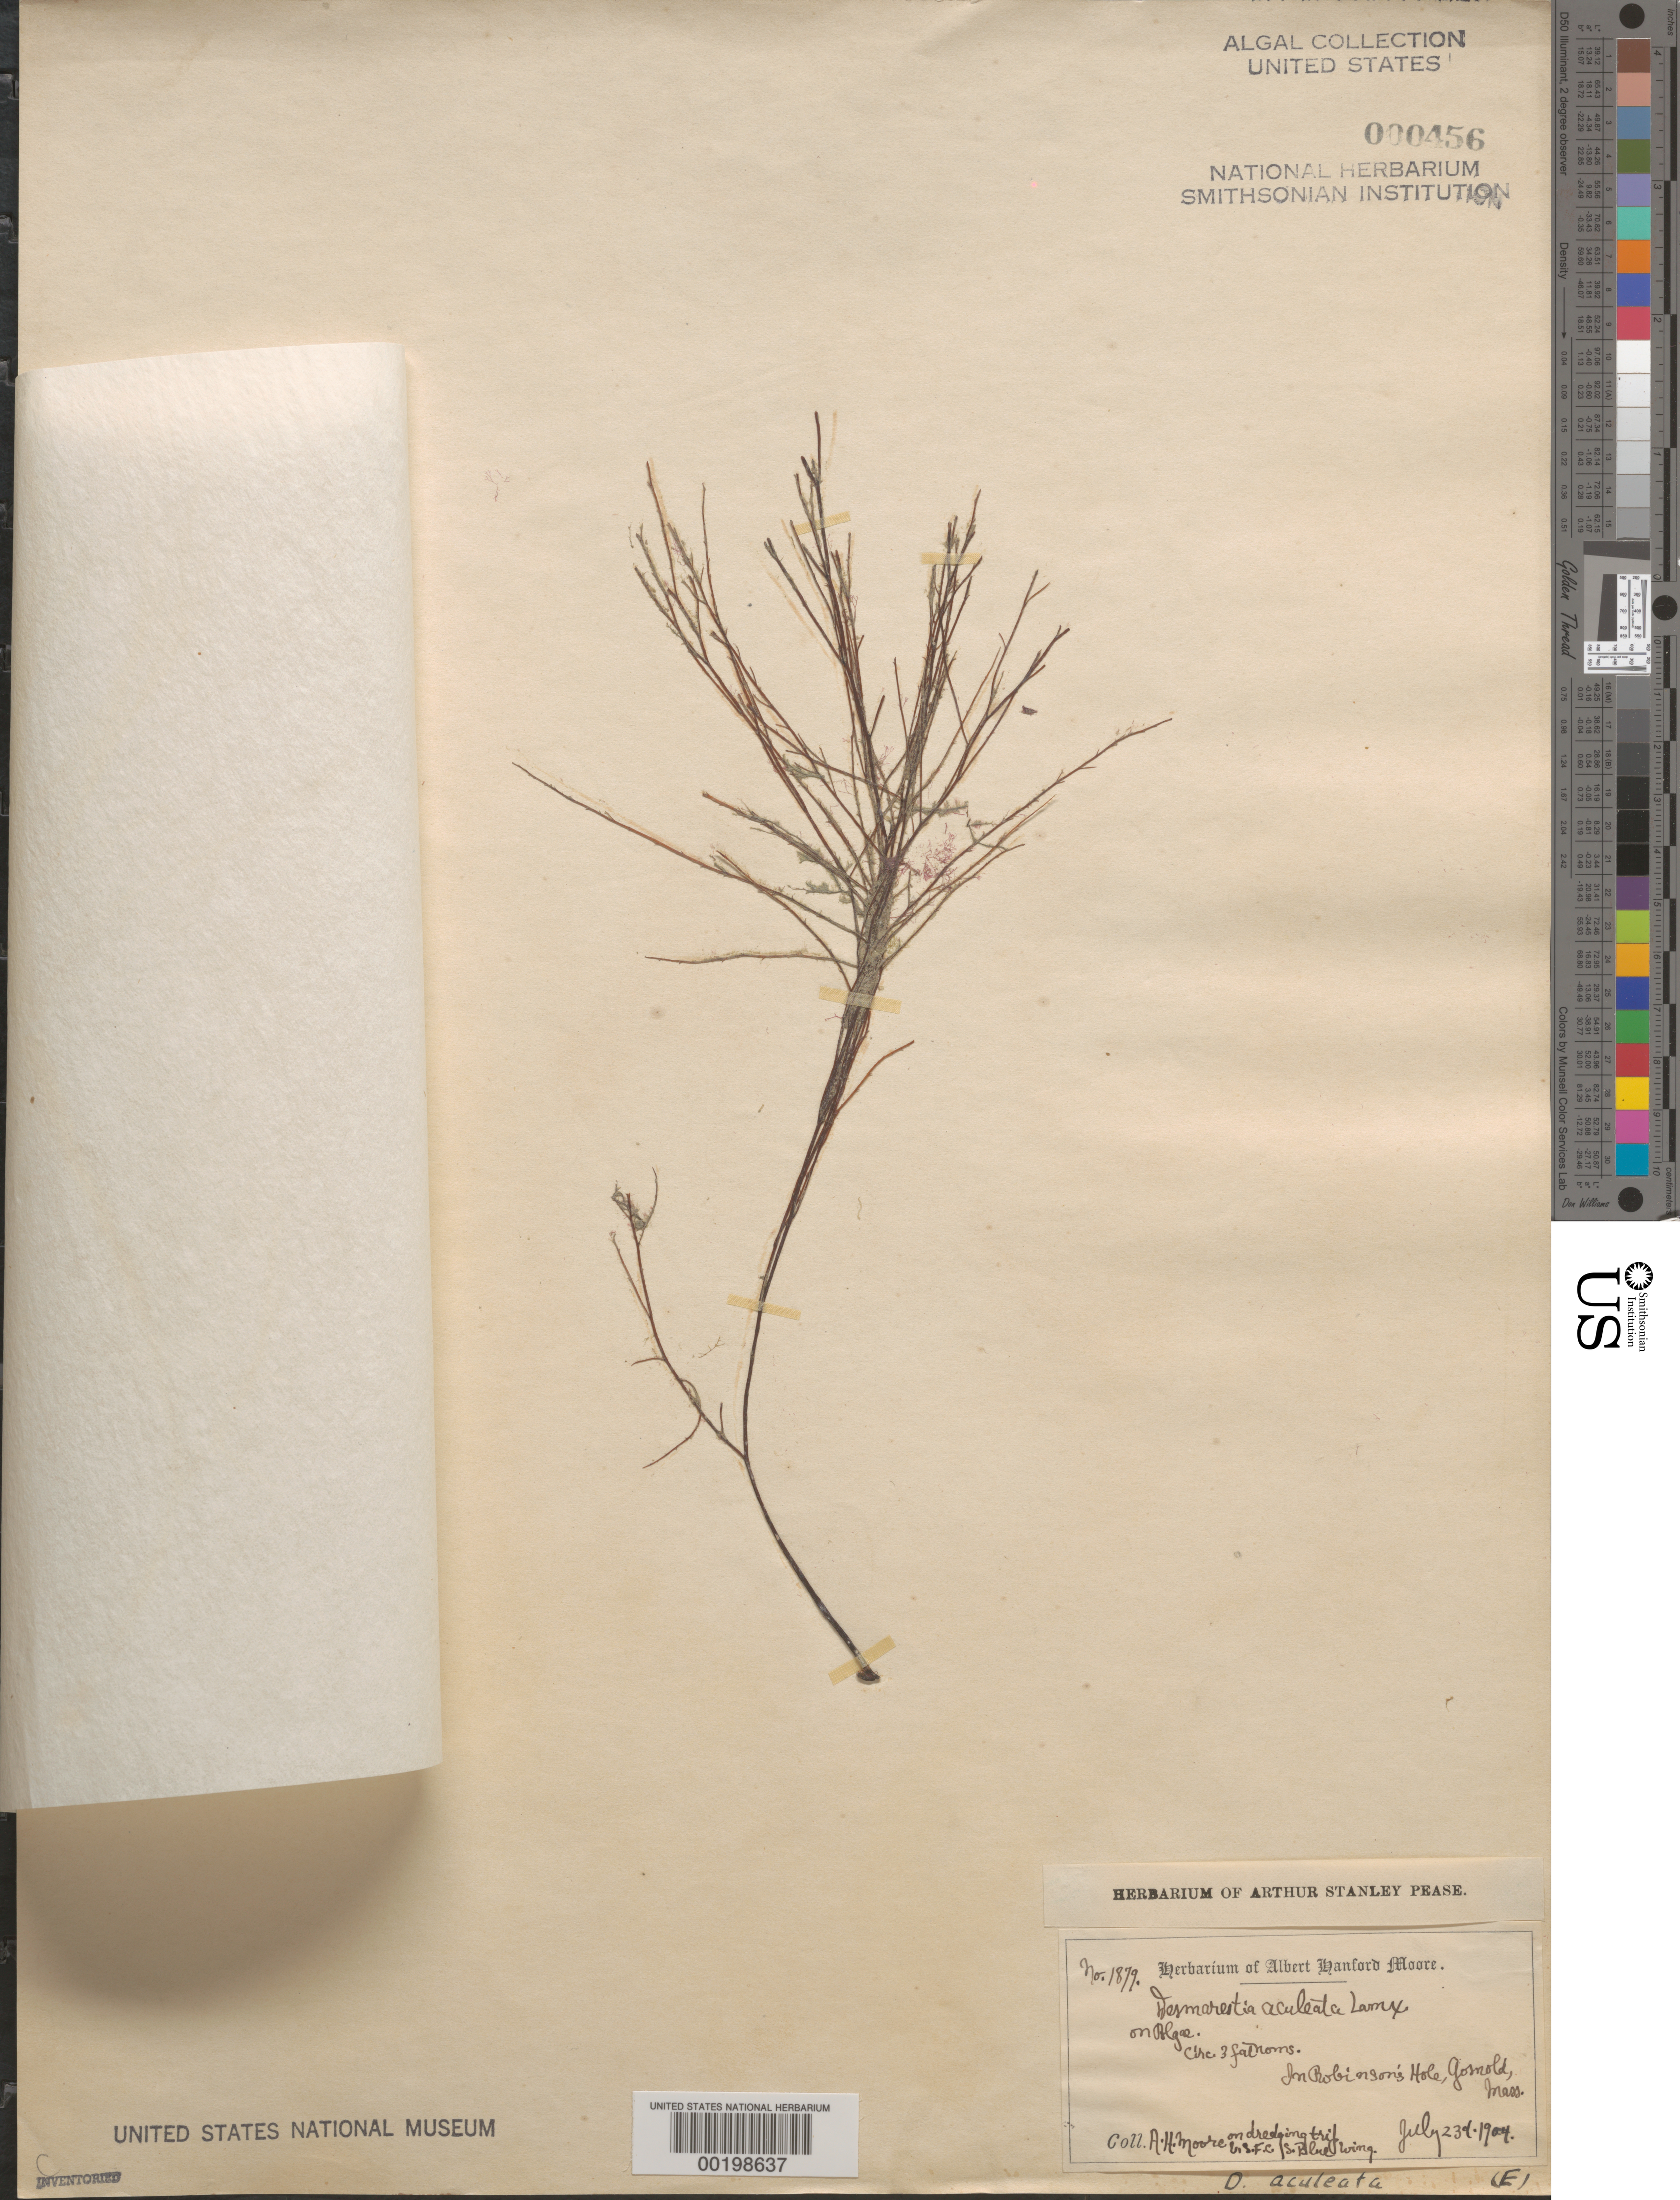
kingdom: Chromista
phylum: Ochrophyta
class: Phaeophyceae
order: Desmarestiales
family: Desmarestiaceae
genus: Desmarestia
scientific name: Desmarestia aculeata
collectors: A. H. Moore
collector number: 1879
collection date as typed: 23 Jul 1904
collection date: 1904-07-23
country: United States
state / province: Massachusetts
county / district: Dukes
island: Elizabeth Islands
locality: Robinsons Hole, Gosnold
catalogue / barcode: US 456